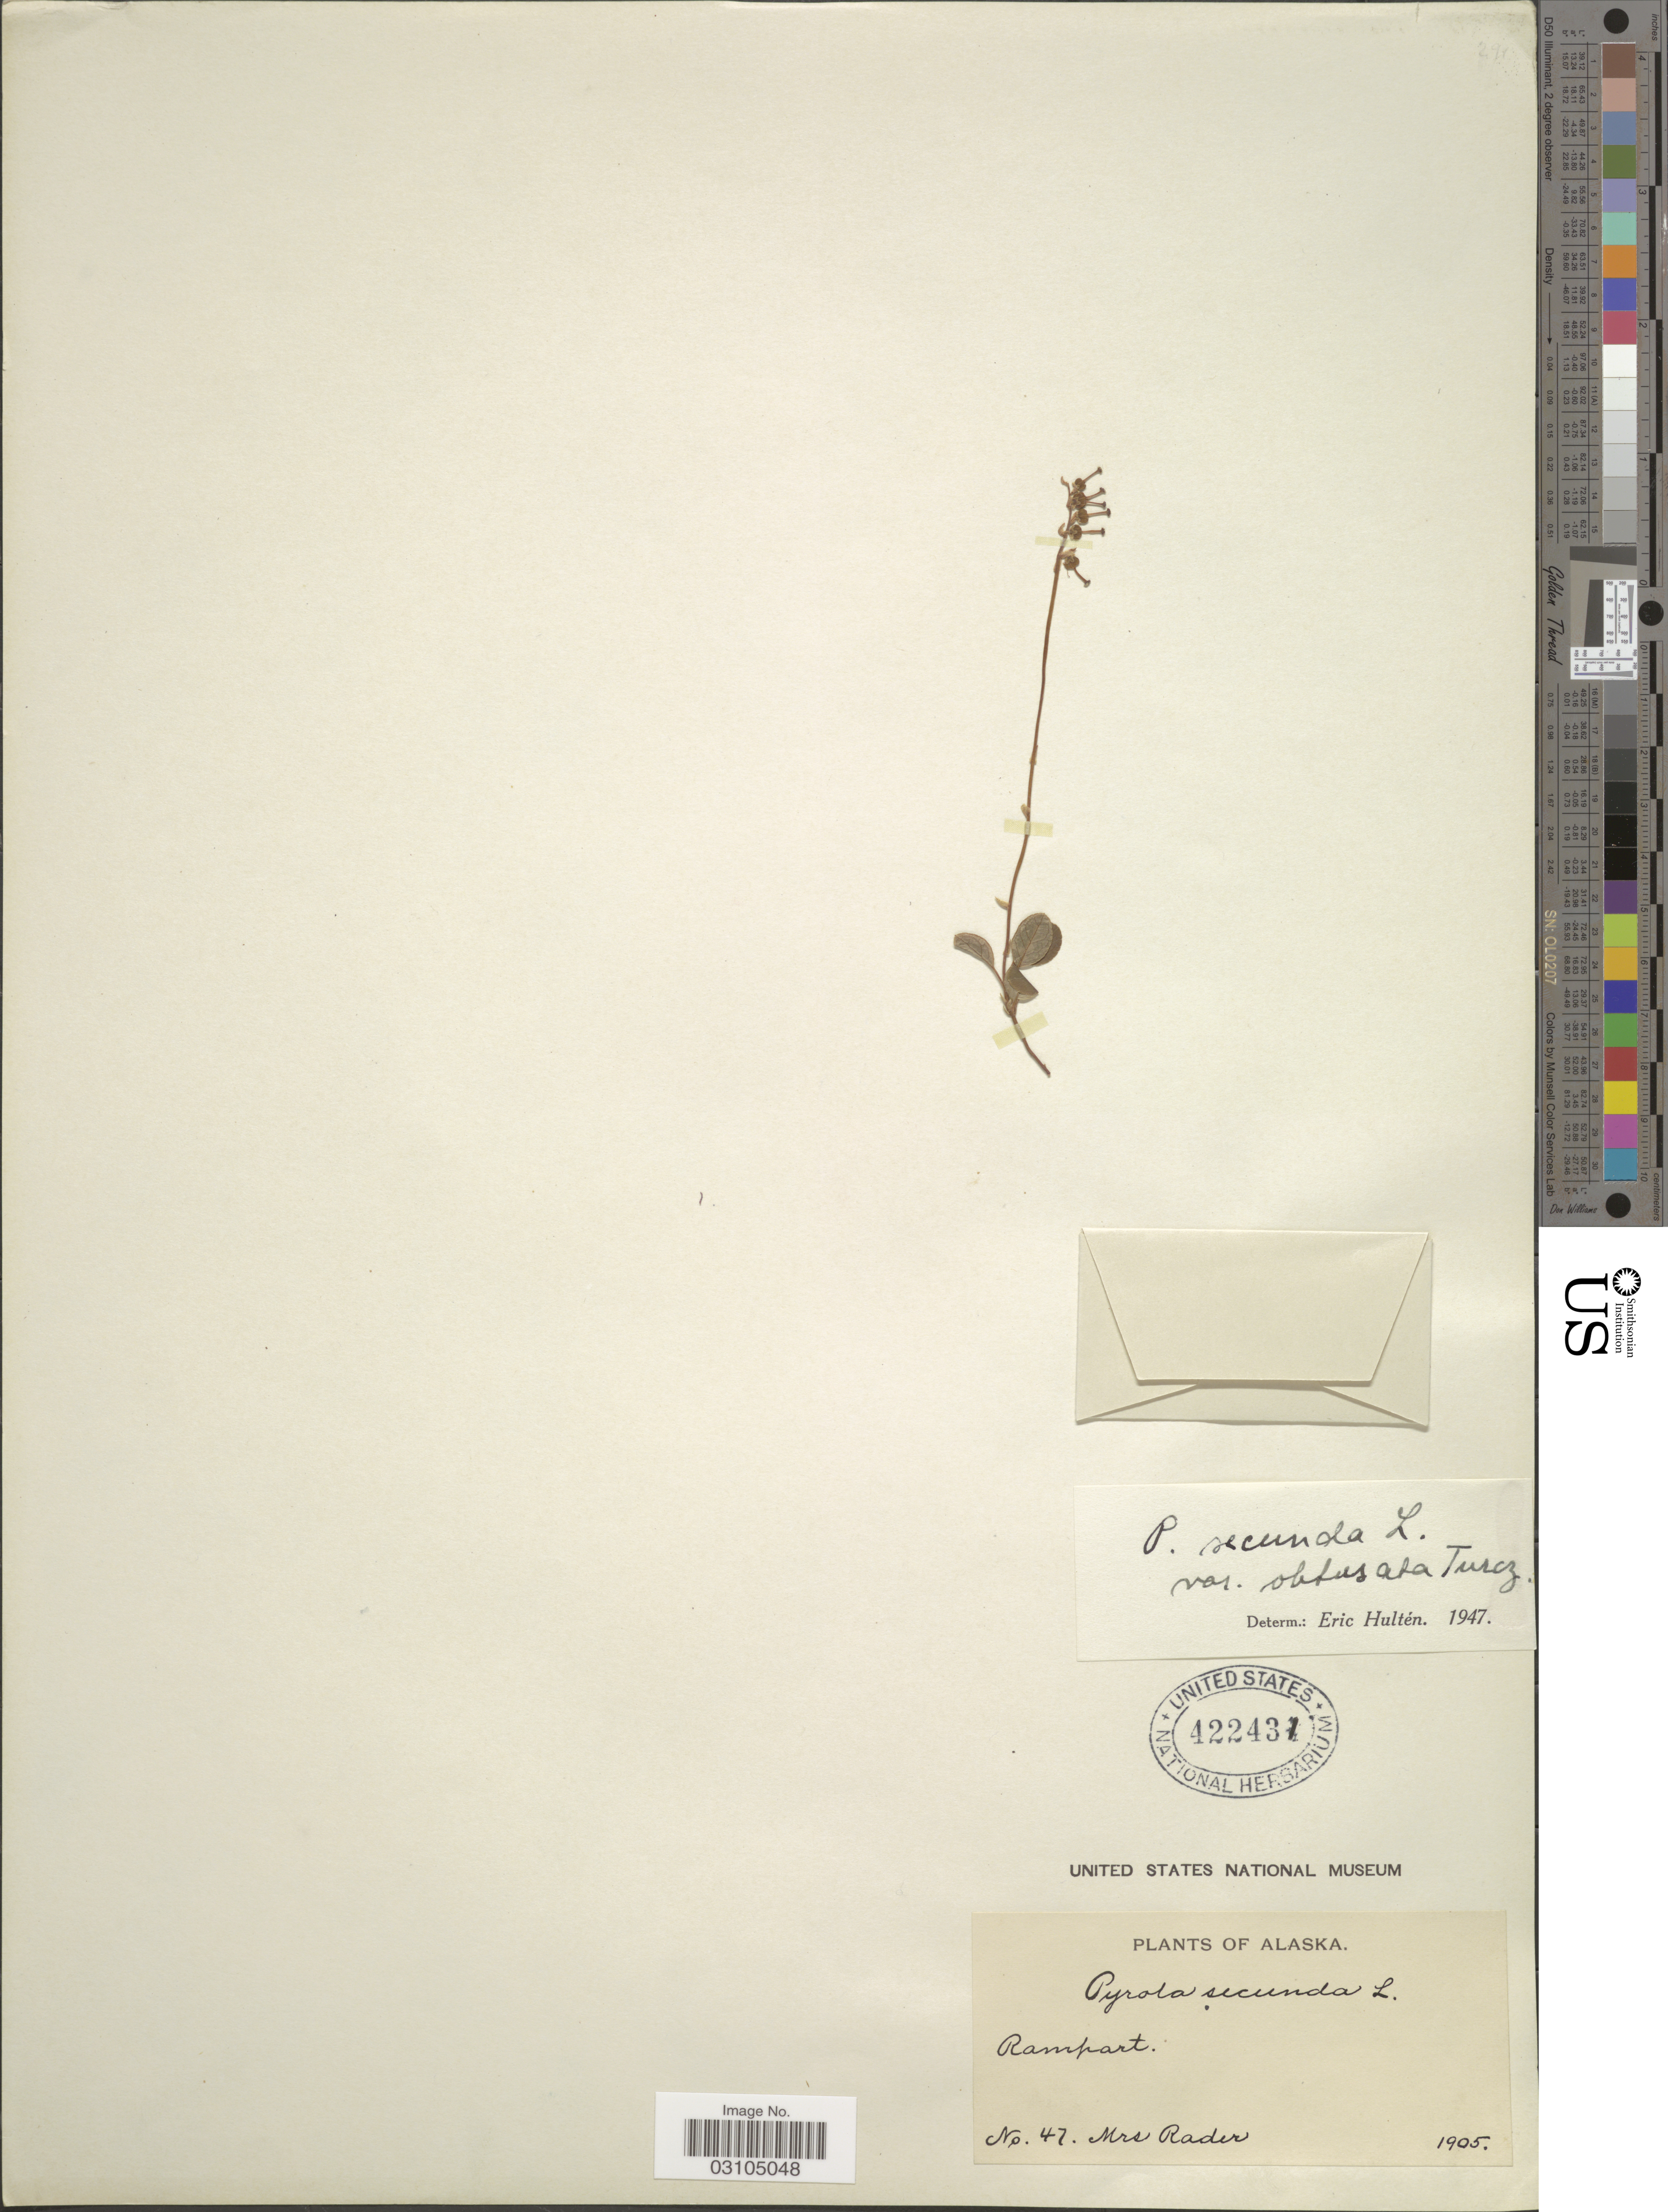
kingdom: Plantae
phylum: Tracheophyta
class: Magnoliopsida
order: Ericales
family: Ericaceae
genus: Orthilia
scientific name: Orthilia secunda var. obtusata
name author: (Turcz.) House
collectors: Mrs. Rader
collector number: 47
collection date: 1905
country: United States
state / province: Alaska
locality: Rampart.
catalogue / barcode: US 422431